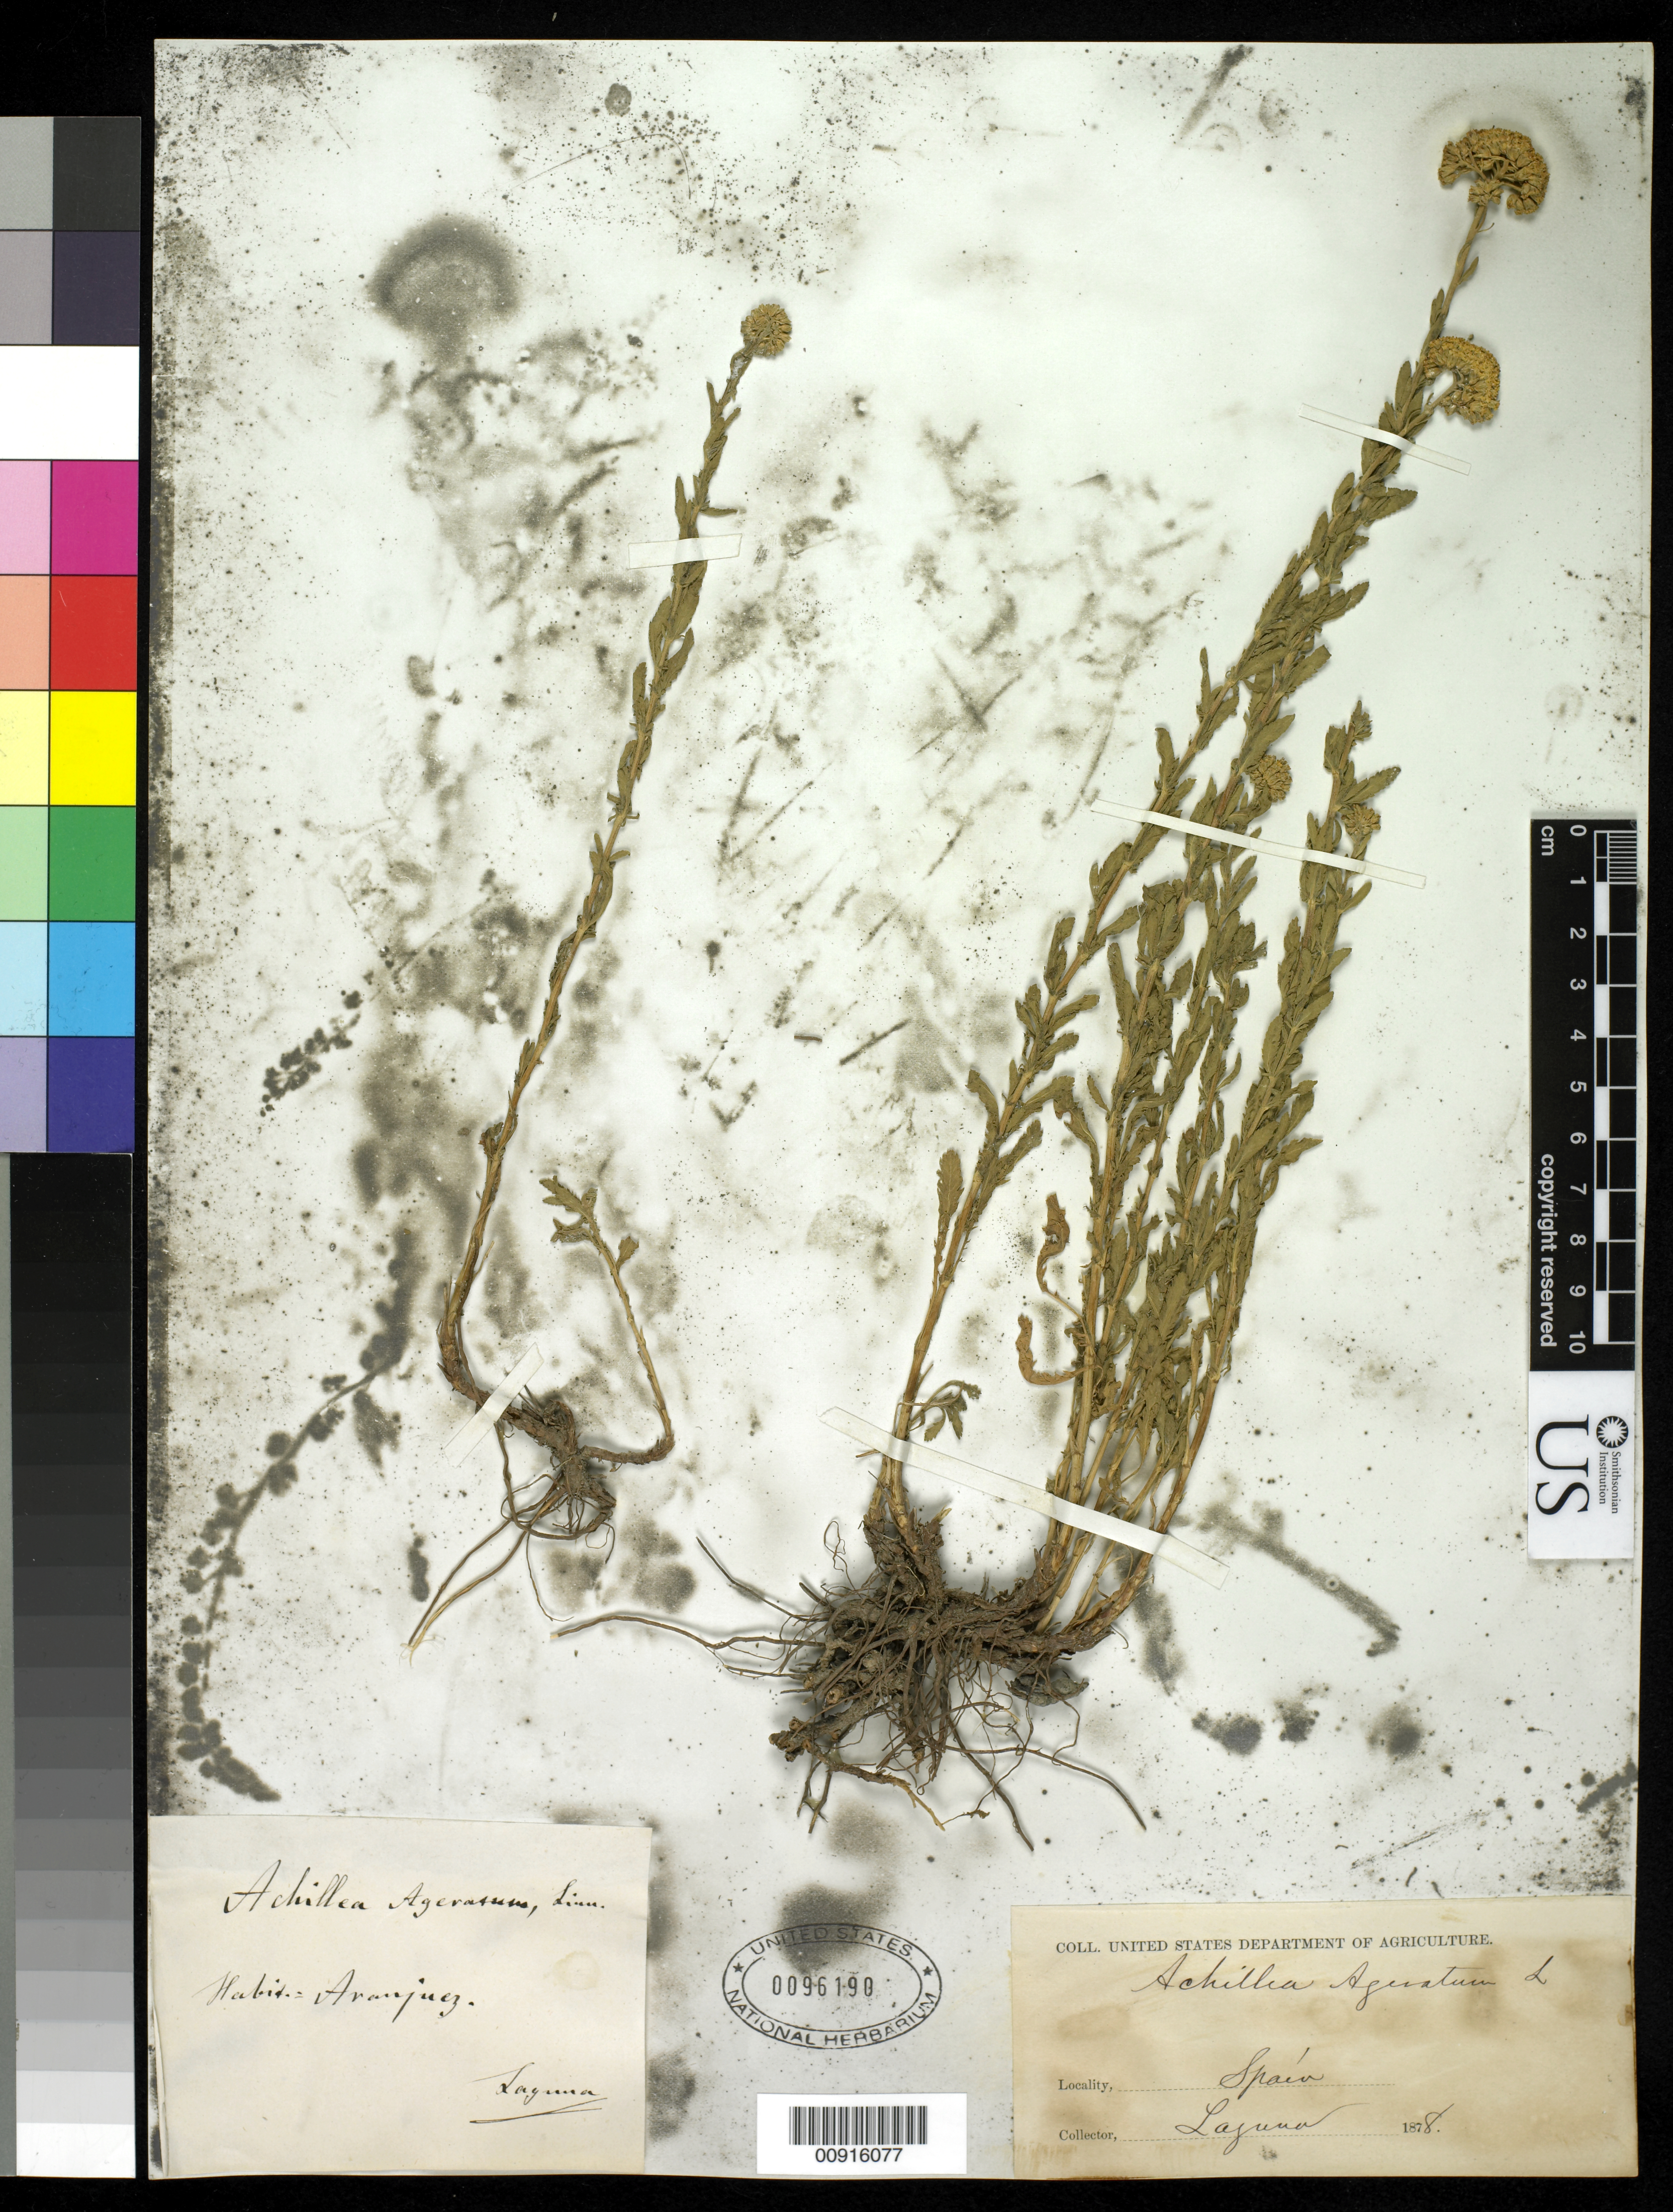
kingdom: Plantae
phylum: Tracheophyta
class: Magnoliopsida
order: Asterales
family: Asteraceae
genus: Achillea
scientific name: Achillea ageratum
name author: L.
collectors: -. Laguna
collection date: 1878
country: Spain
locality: Aranjuez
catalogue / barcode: US 96190